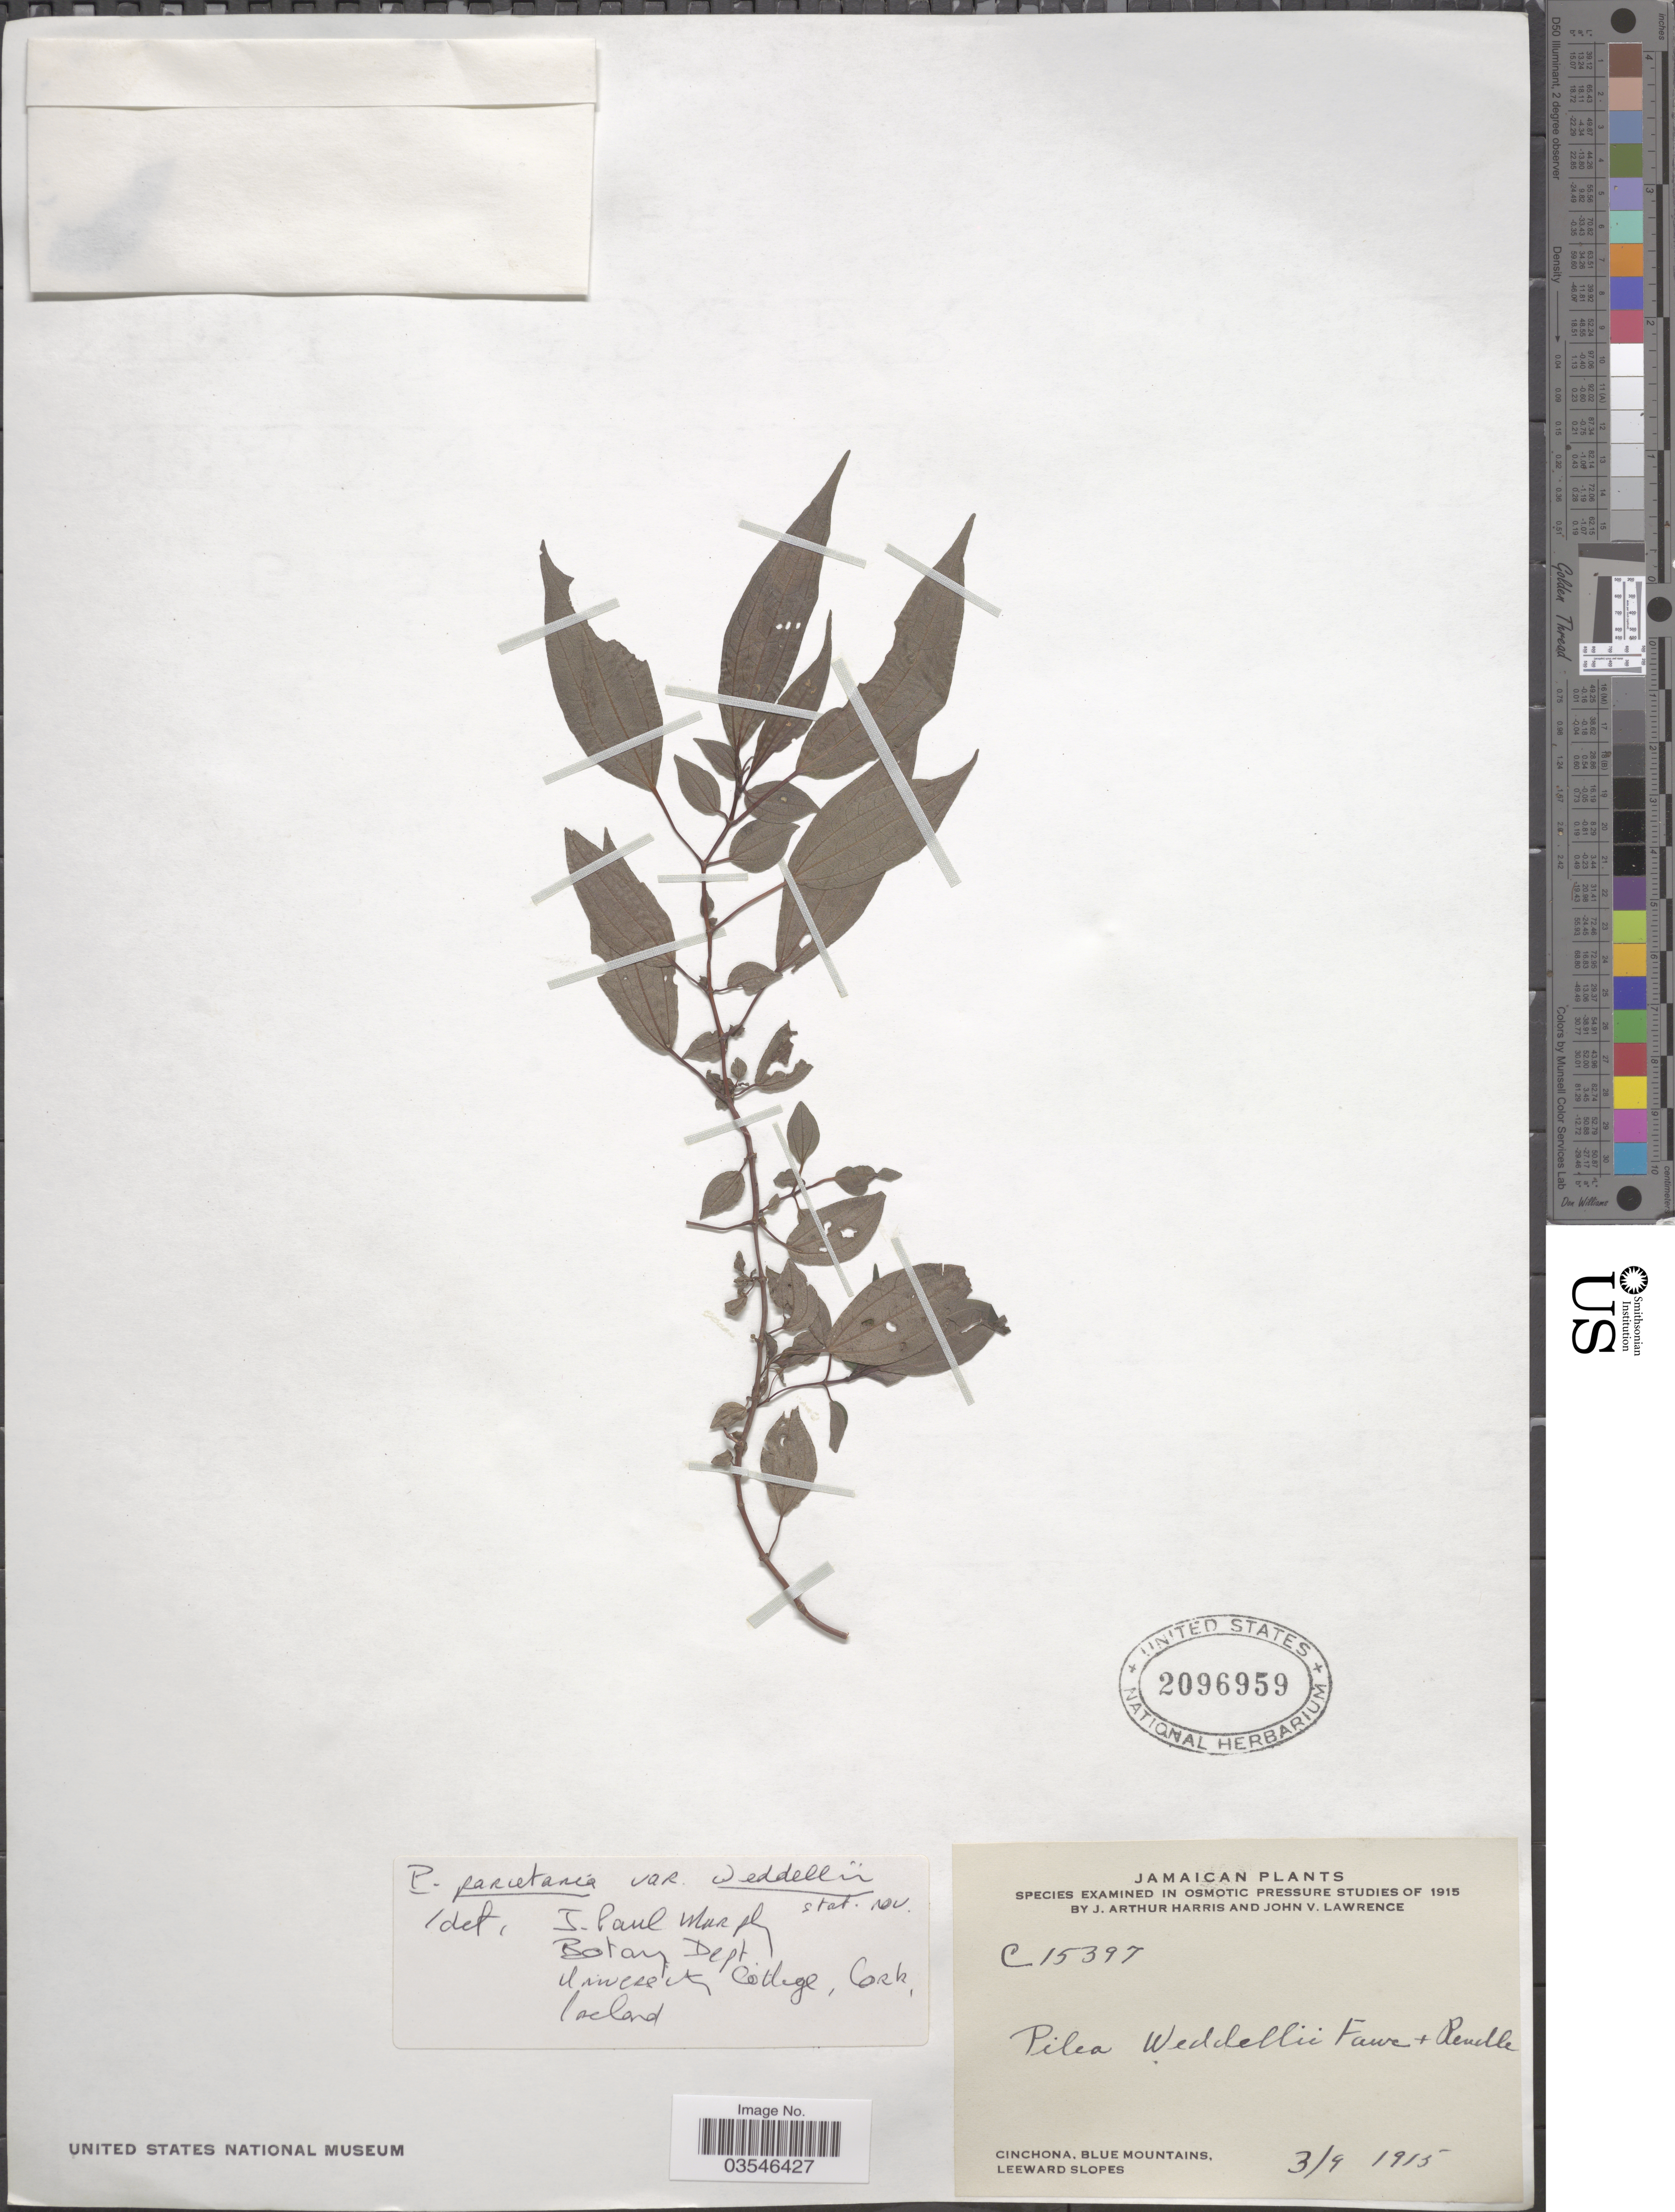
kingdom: Plantae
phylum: Tracheophyta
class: Magnoliopsida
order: Rosales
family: Urticaceae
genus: Pilea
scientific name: Pilea weddellii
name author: Fawc. & Rendle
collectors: J. A. Harris & J. Lawrence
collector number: C15397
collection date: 1915-09-03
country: Jamaica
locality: Cinchona, Blue Mountains, Leeward slopes.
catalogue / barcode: US 2096959